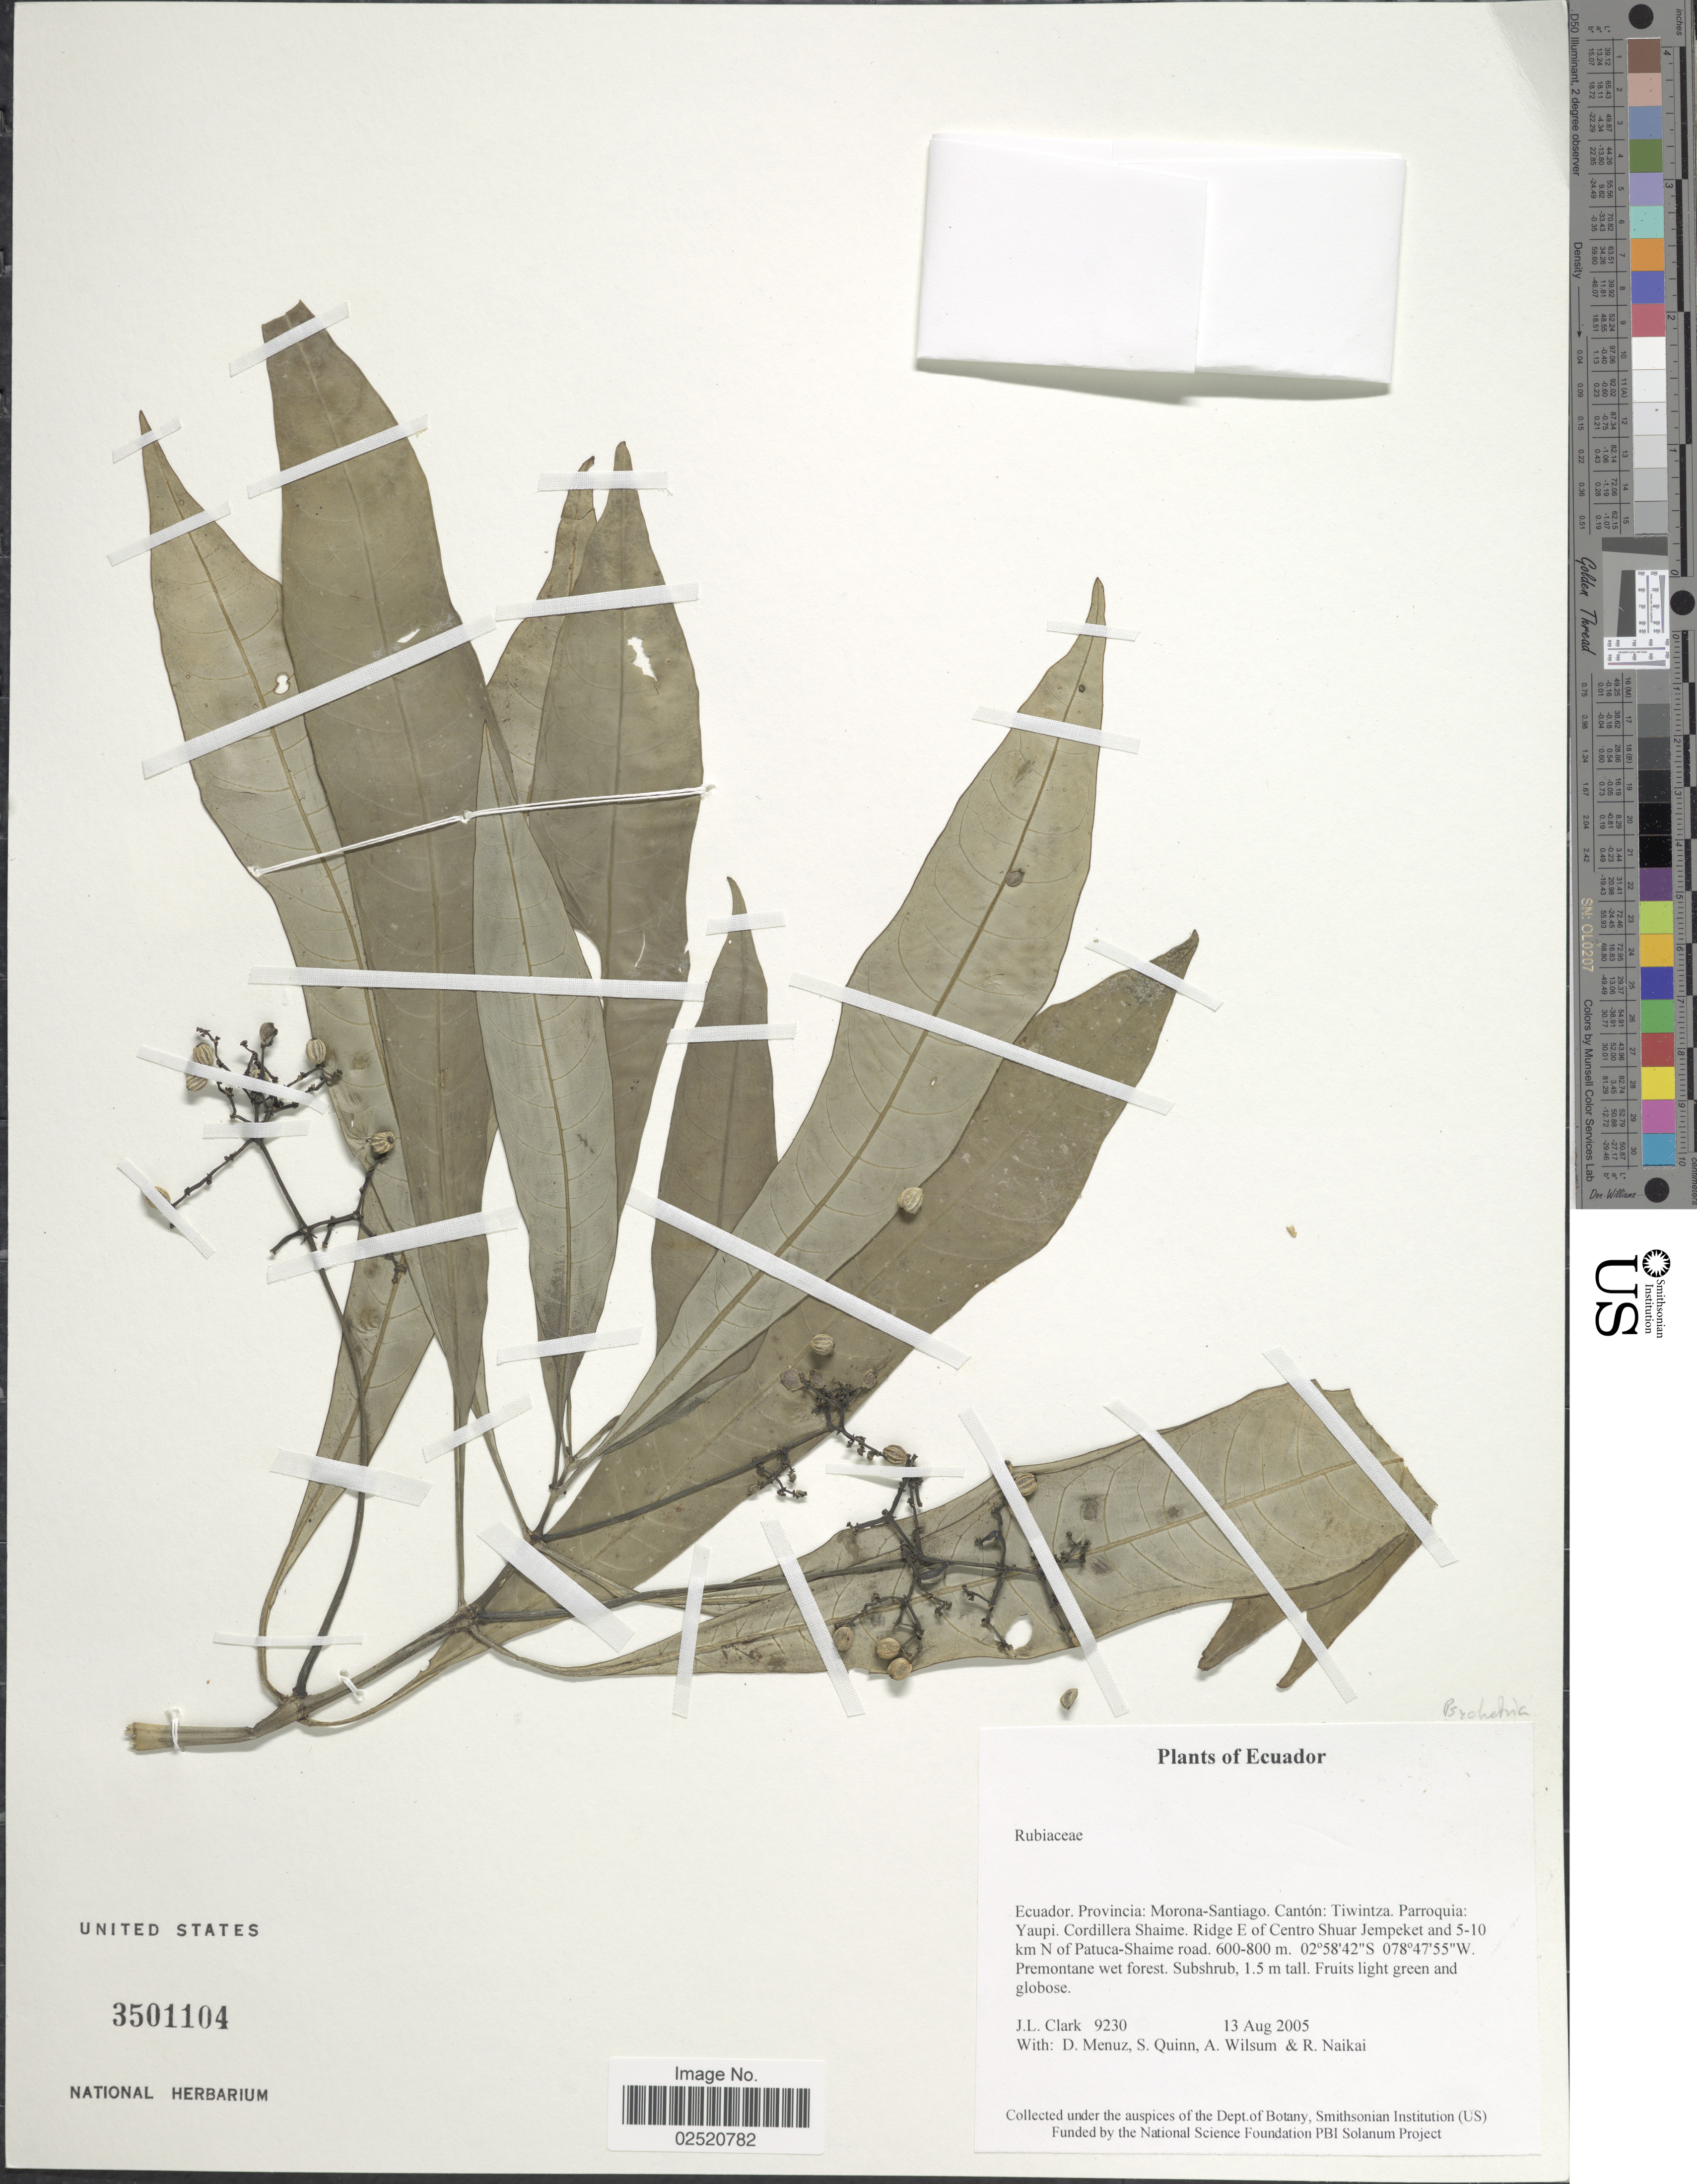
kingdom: Plantae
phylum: Tracheophyta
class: Magnoliopsida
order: Gentianales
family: Rubiaceae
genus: Psychotria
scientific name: Psychotria sp.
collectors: J. L. Clark, D. Menuz, S. Quinn, A. Wilsum & R. Naikai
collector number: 9230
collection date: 2005-08-13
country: Ecuador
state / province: Morona-Santiago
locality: Canton; Tiwintza, Parroquia: Yaupi, Cordillera Shaime. Ridge E of Centro Shuar Jempeket and 5-10 km N of Patuca-Shaime road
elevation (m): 600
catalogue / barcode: US 3501104